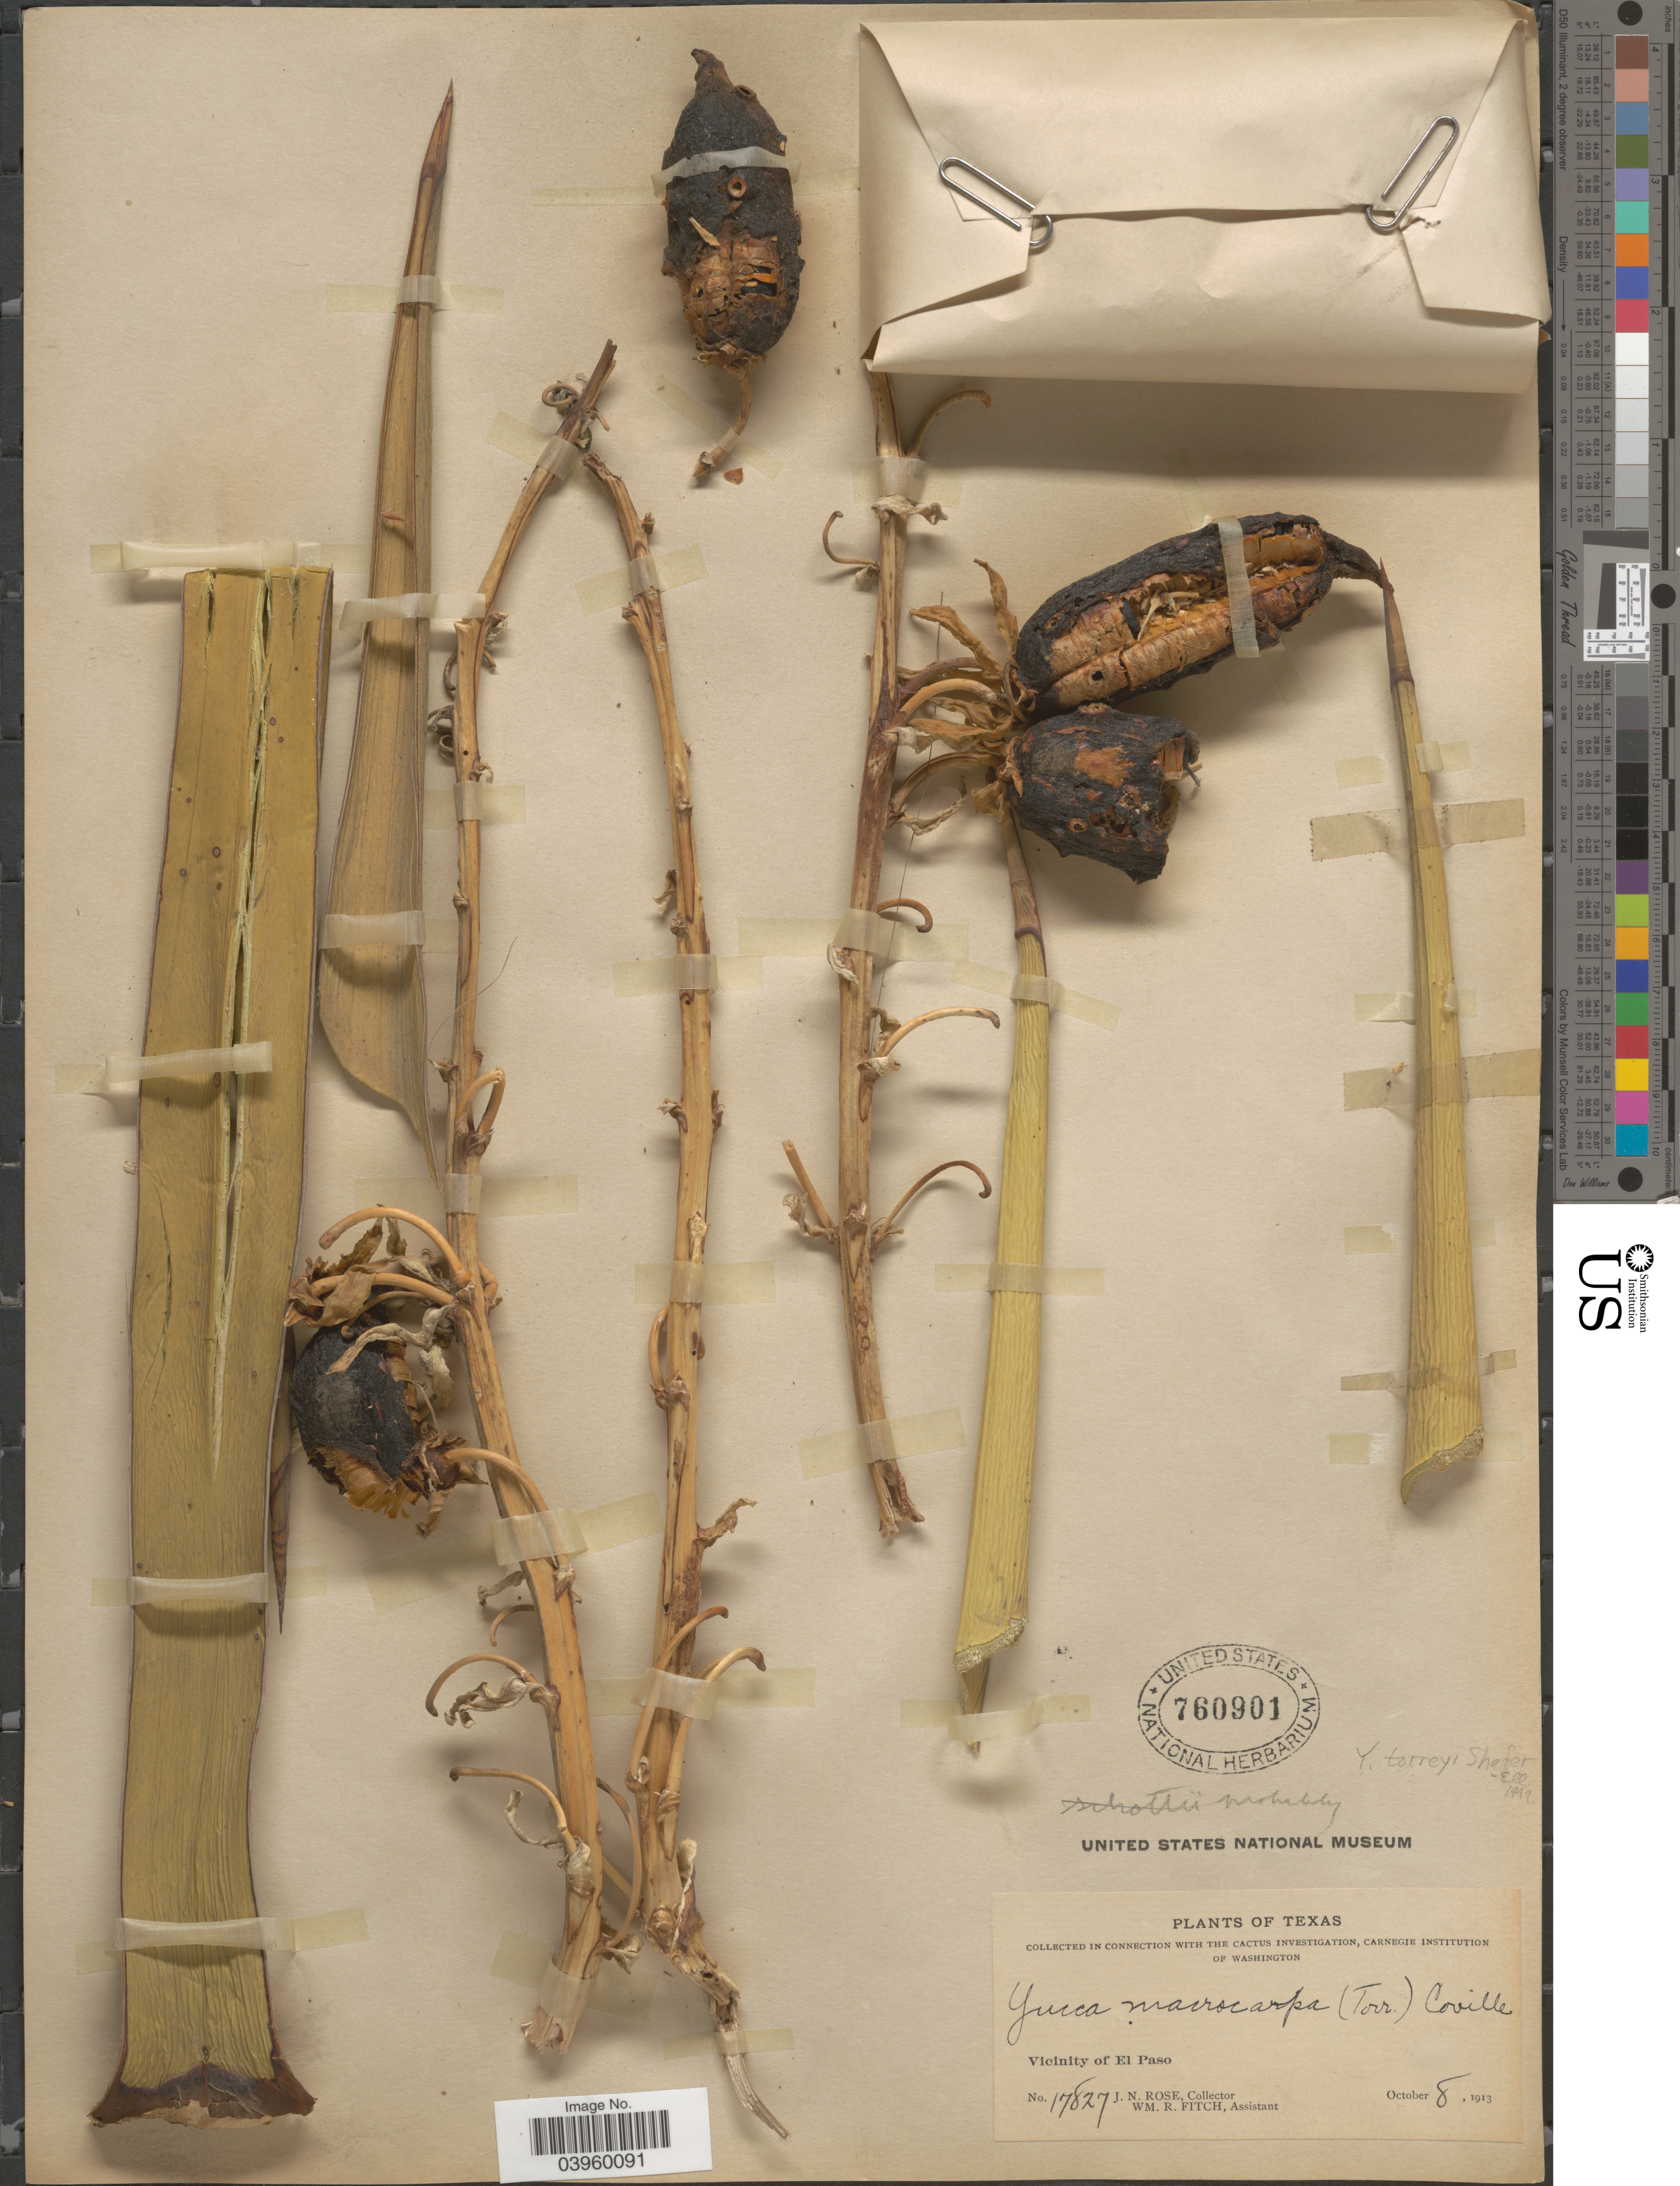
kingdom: Plantae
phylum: Tracheophyta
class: Liliopsida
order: Asparagales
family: Asparagaceae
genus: Yucca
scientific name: Yucca torreyi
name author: Shafer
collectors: J. N. Rose & W. R. Fitch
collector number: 17827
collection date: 1913-10-08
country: United States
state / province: Texas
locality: Vicinity of El Paso.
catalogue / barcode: US 760901